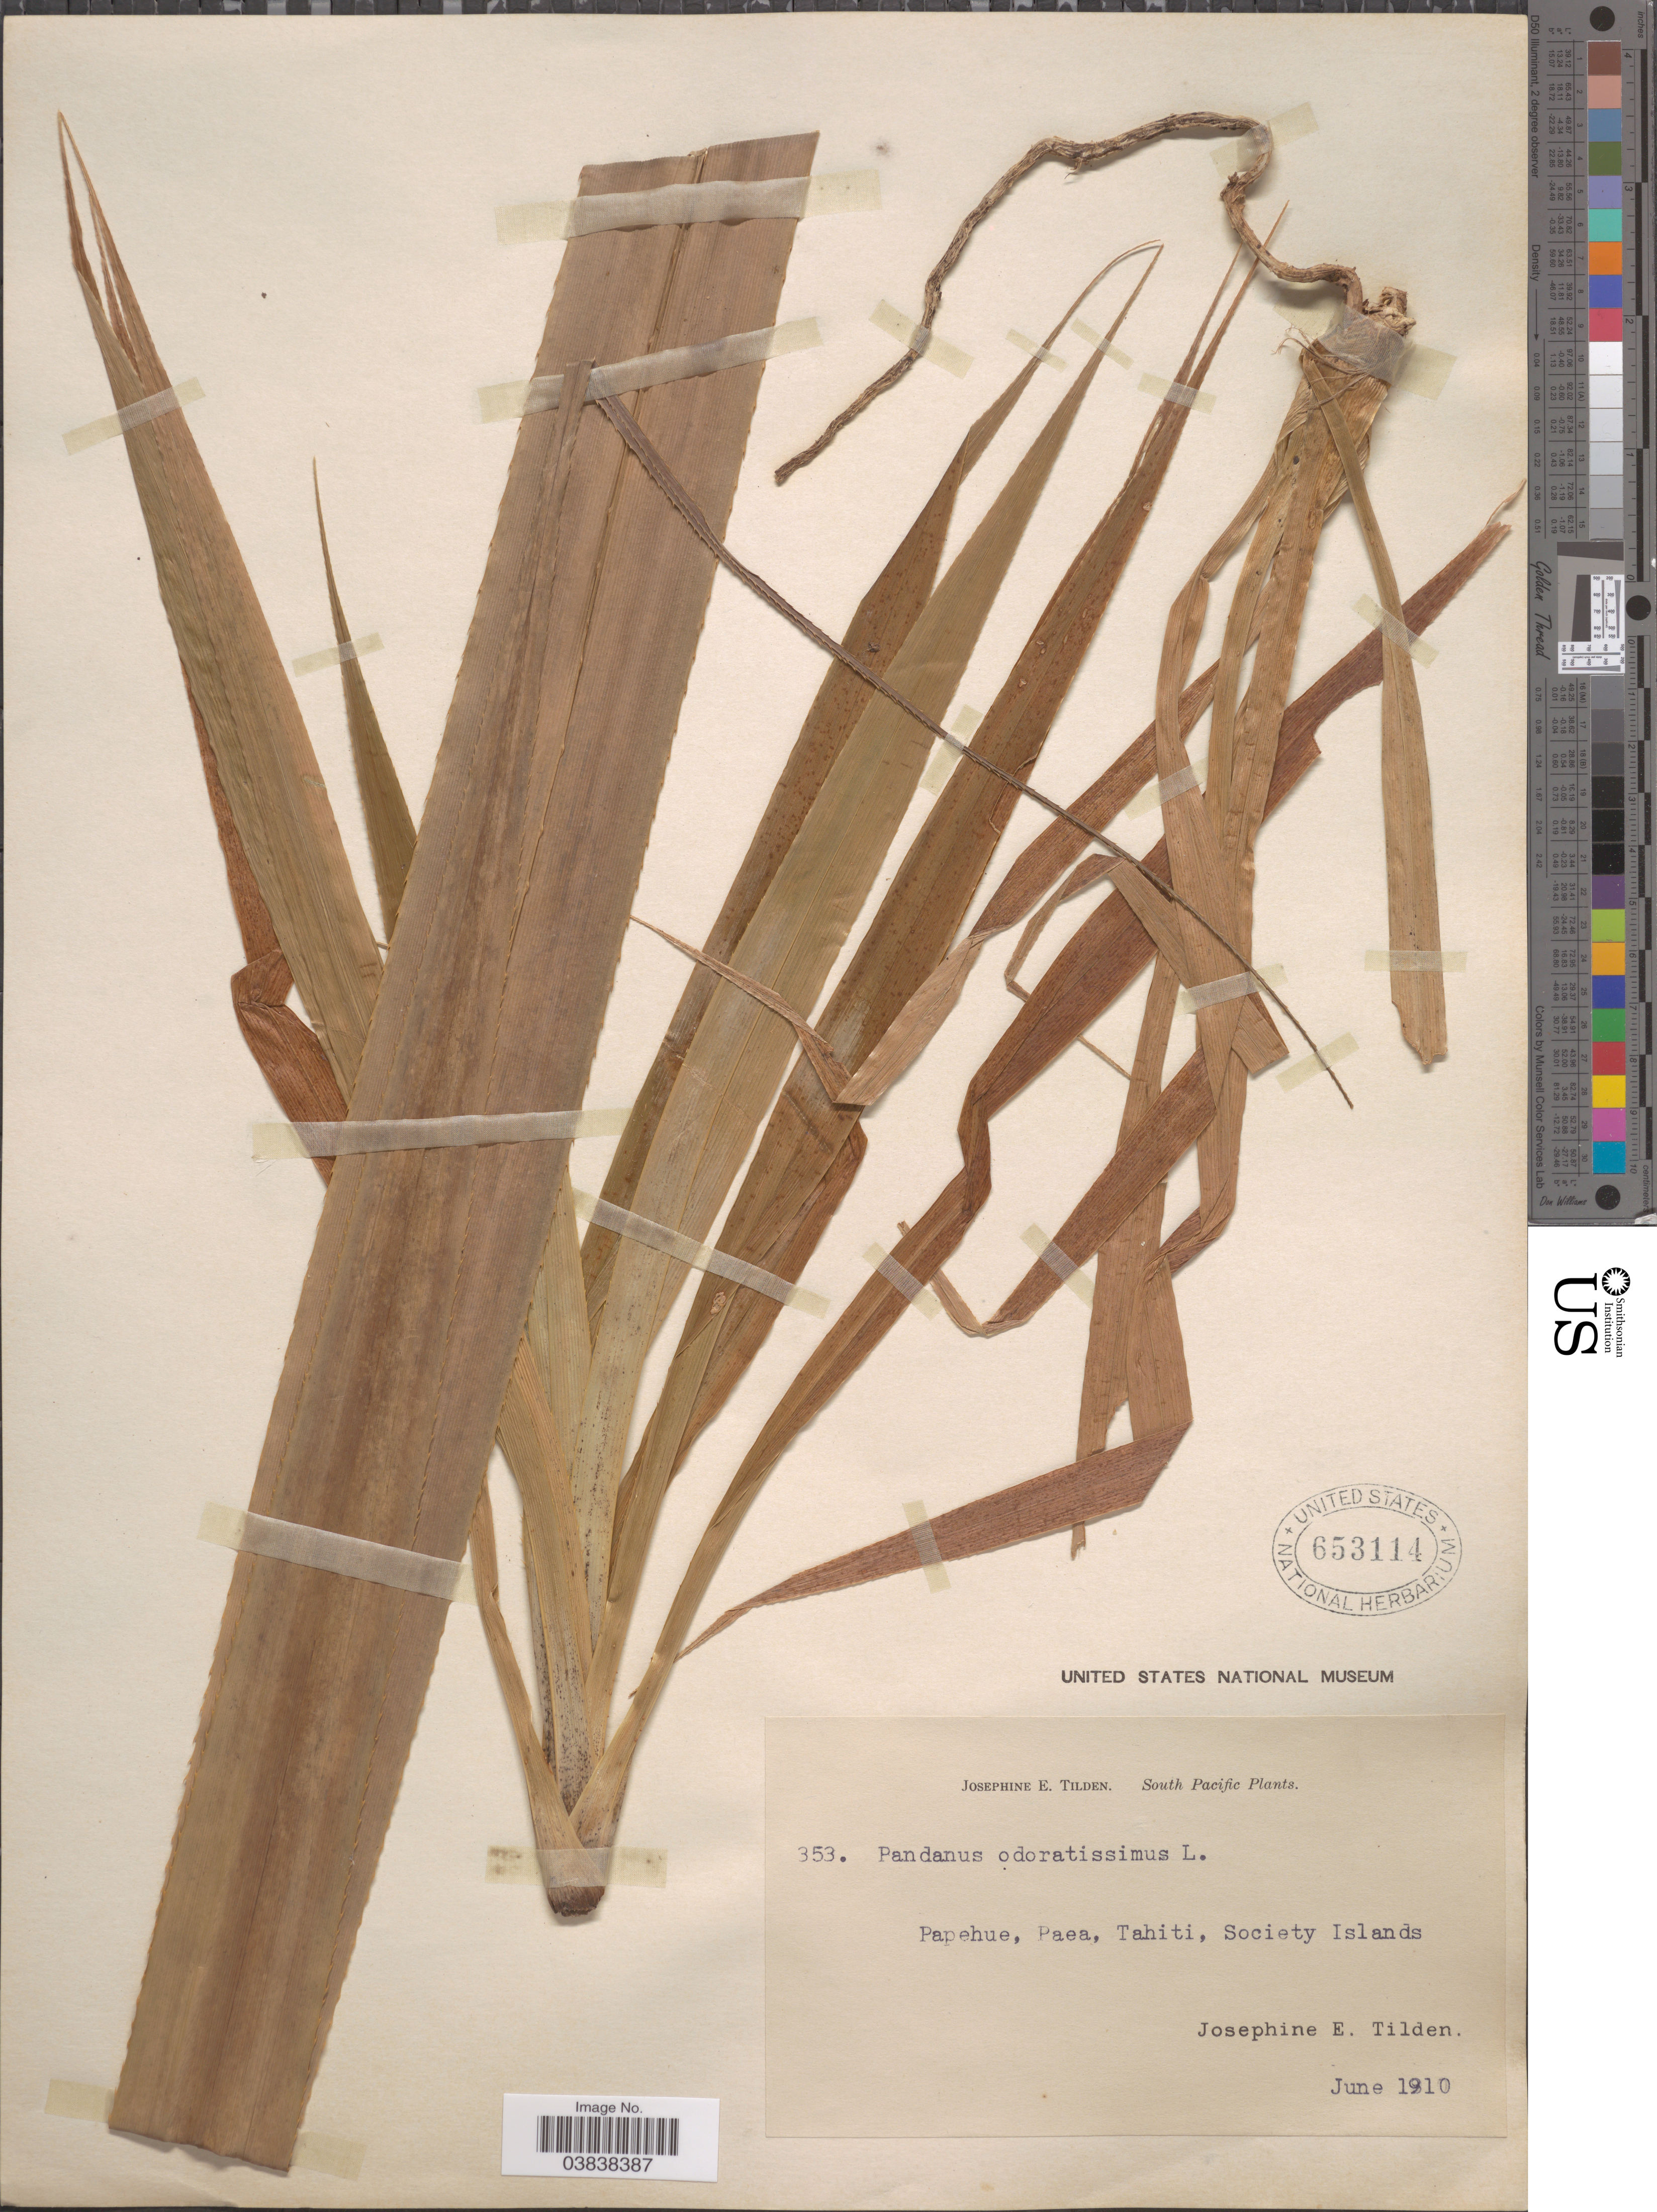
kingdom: Plantae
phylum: Tracheophyta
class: Liliopsida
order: Pandanales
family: Pandanaceae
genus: Pandanus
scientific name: Pandanus tectorius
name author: Parkinson ex DuRoi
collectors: J. E. Tilden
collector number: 353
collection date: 1910-06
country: French Polynesia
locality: South Pacific. Papehue, Paea, Tahiti, Society Islands.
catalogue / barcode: US 653114